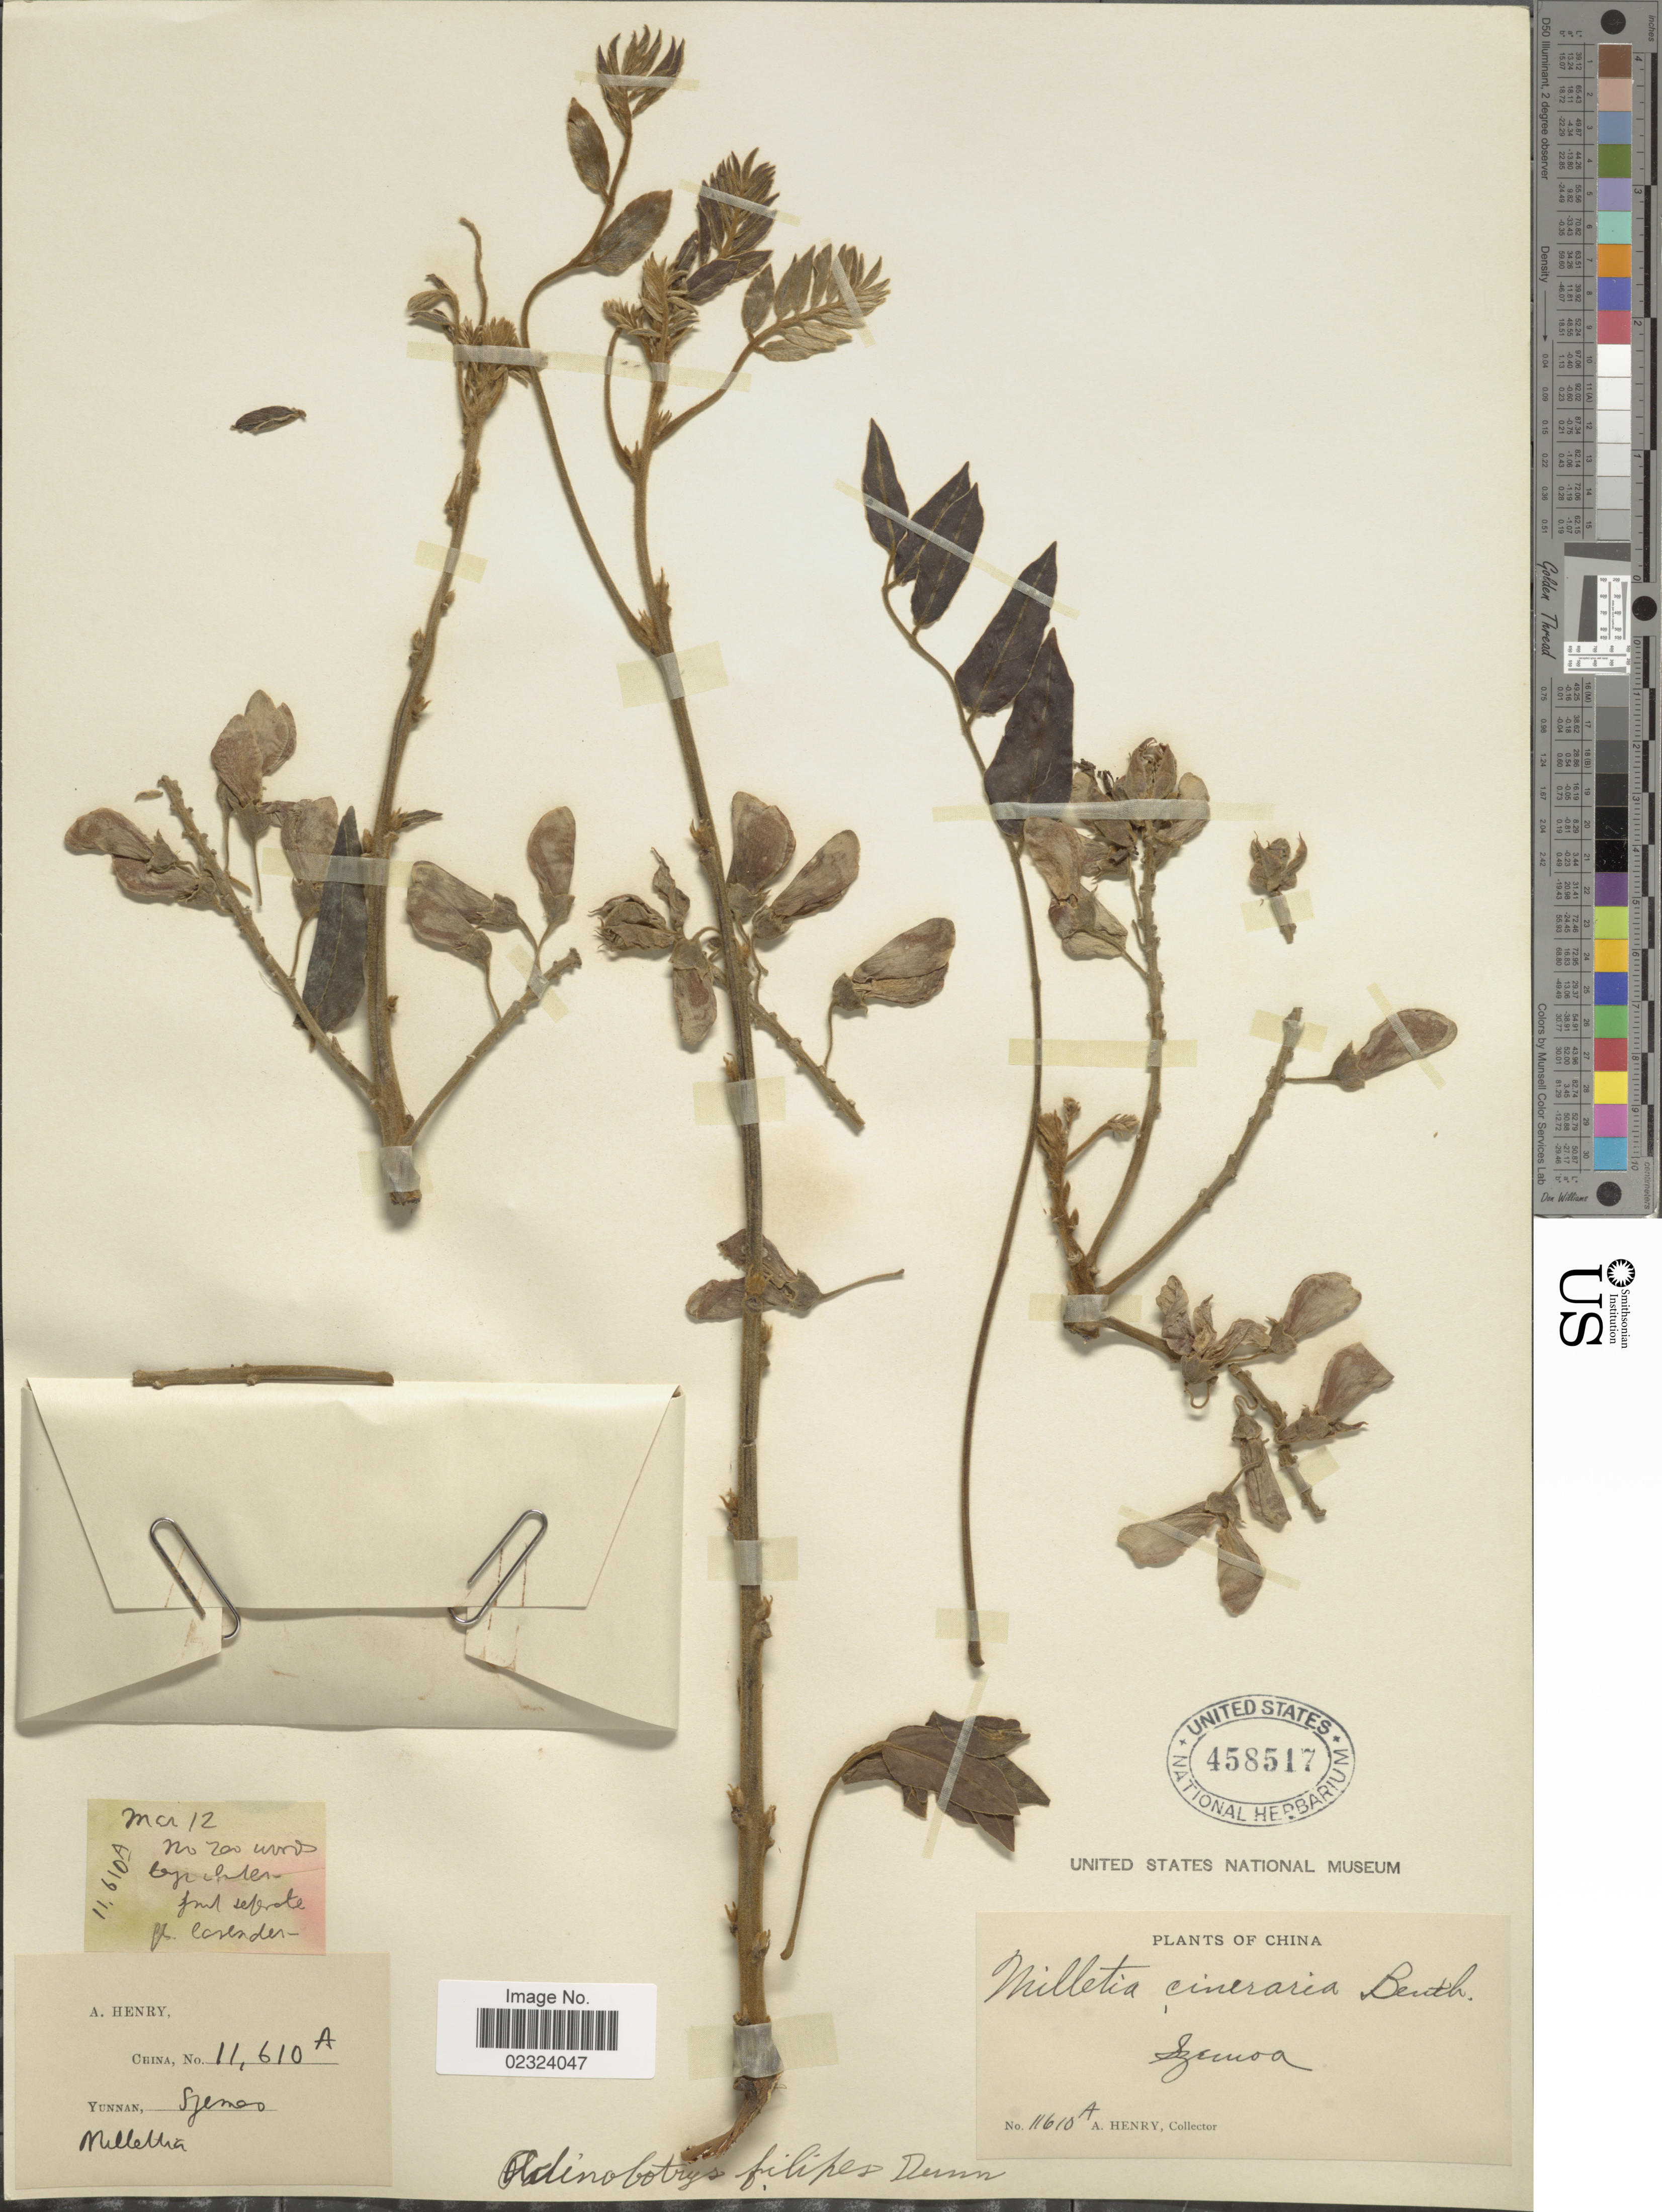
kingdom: Plantae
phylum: Tracheophyta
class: Magnoliopsida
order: Fabales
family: Fabaceae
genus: Adinobotrys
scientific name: Adinobotrys filipes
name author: Dunn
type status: Possible Syntype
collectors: A. Henry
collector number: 11610 A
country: China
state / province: Yunnan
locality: Szemoa.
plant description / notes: Specimen found filed as "Millettia filipes Dunn", a nom. nud. published in synonymy of Fordia filipes Dunn (neither of which name is correctly applied to this species). Presumably original material but dubiously a type; protologue cites Henry 11610 (not 11610 A).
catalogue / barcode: US 458517